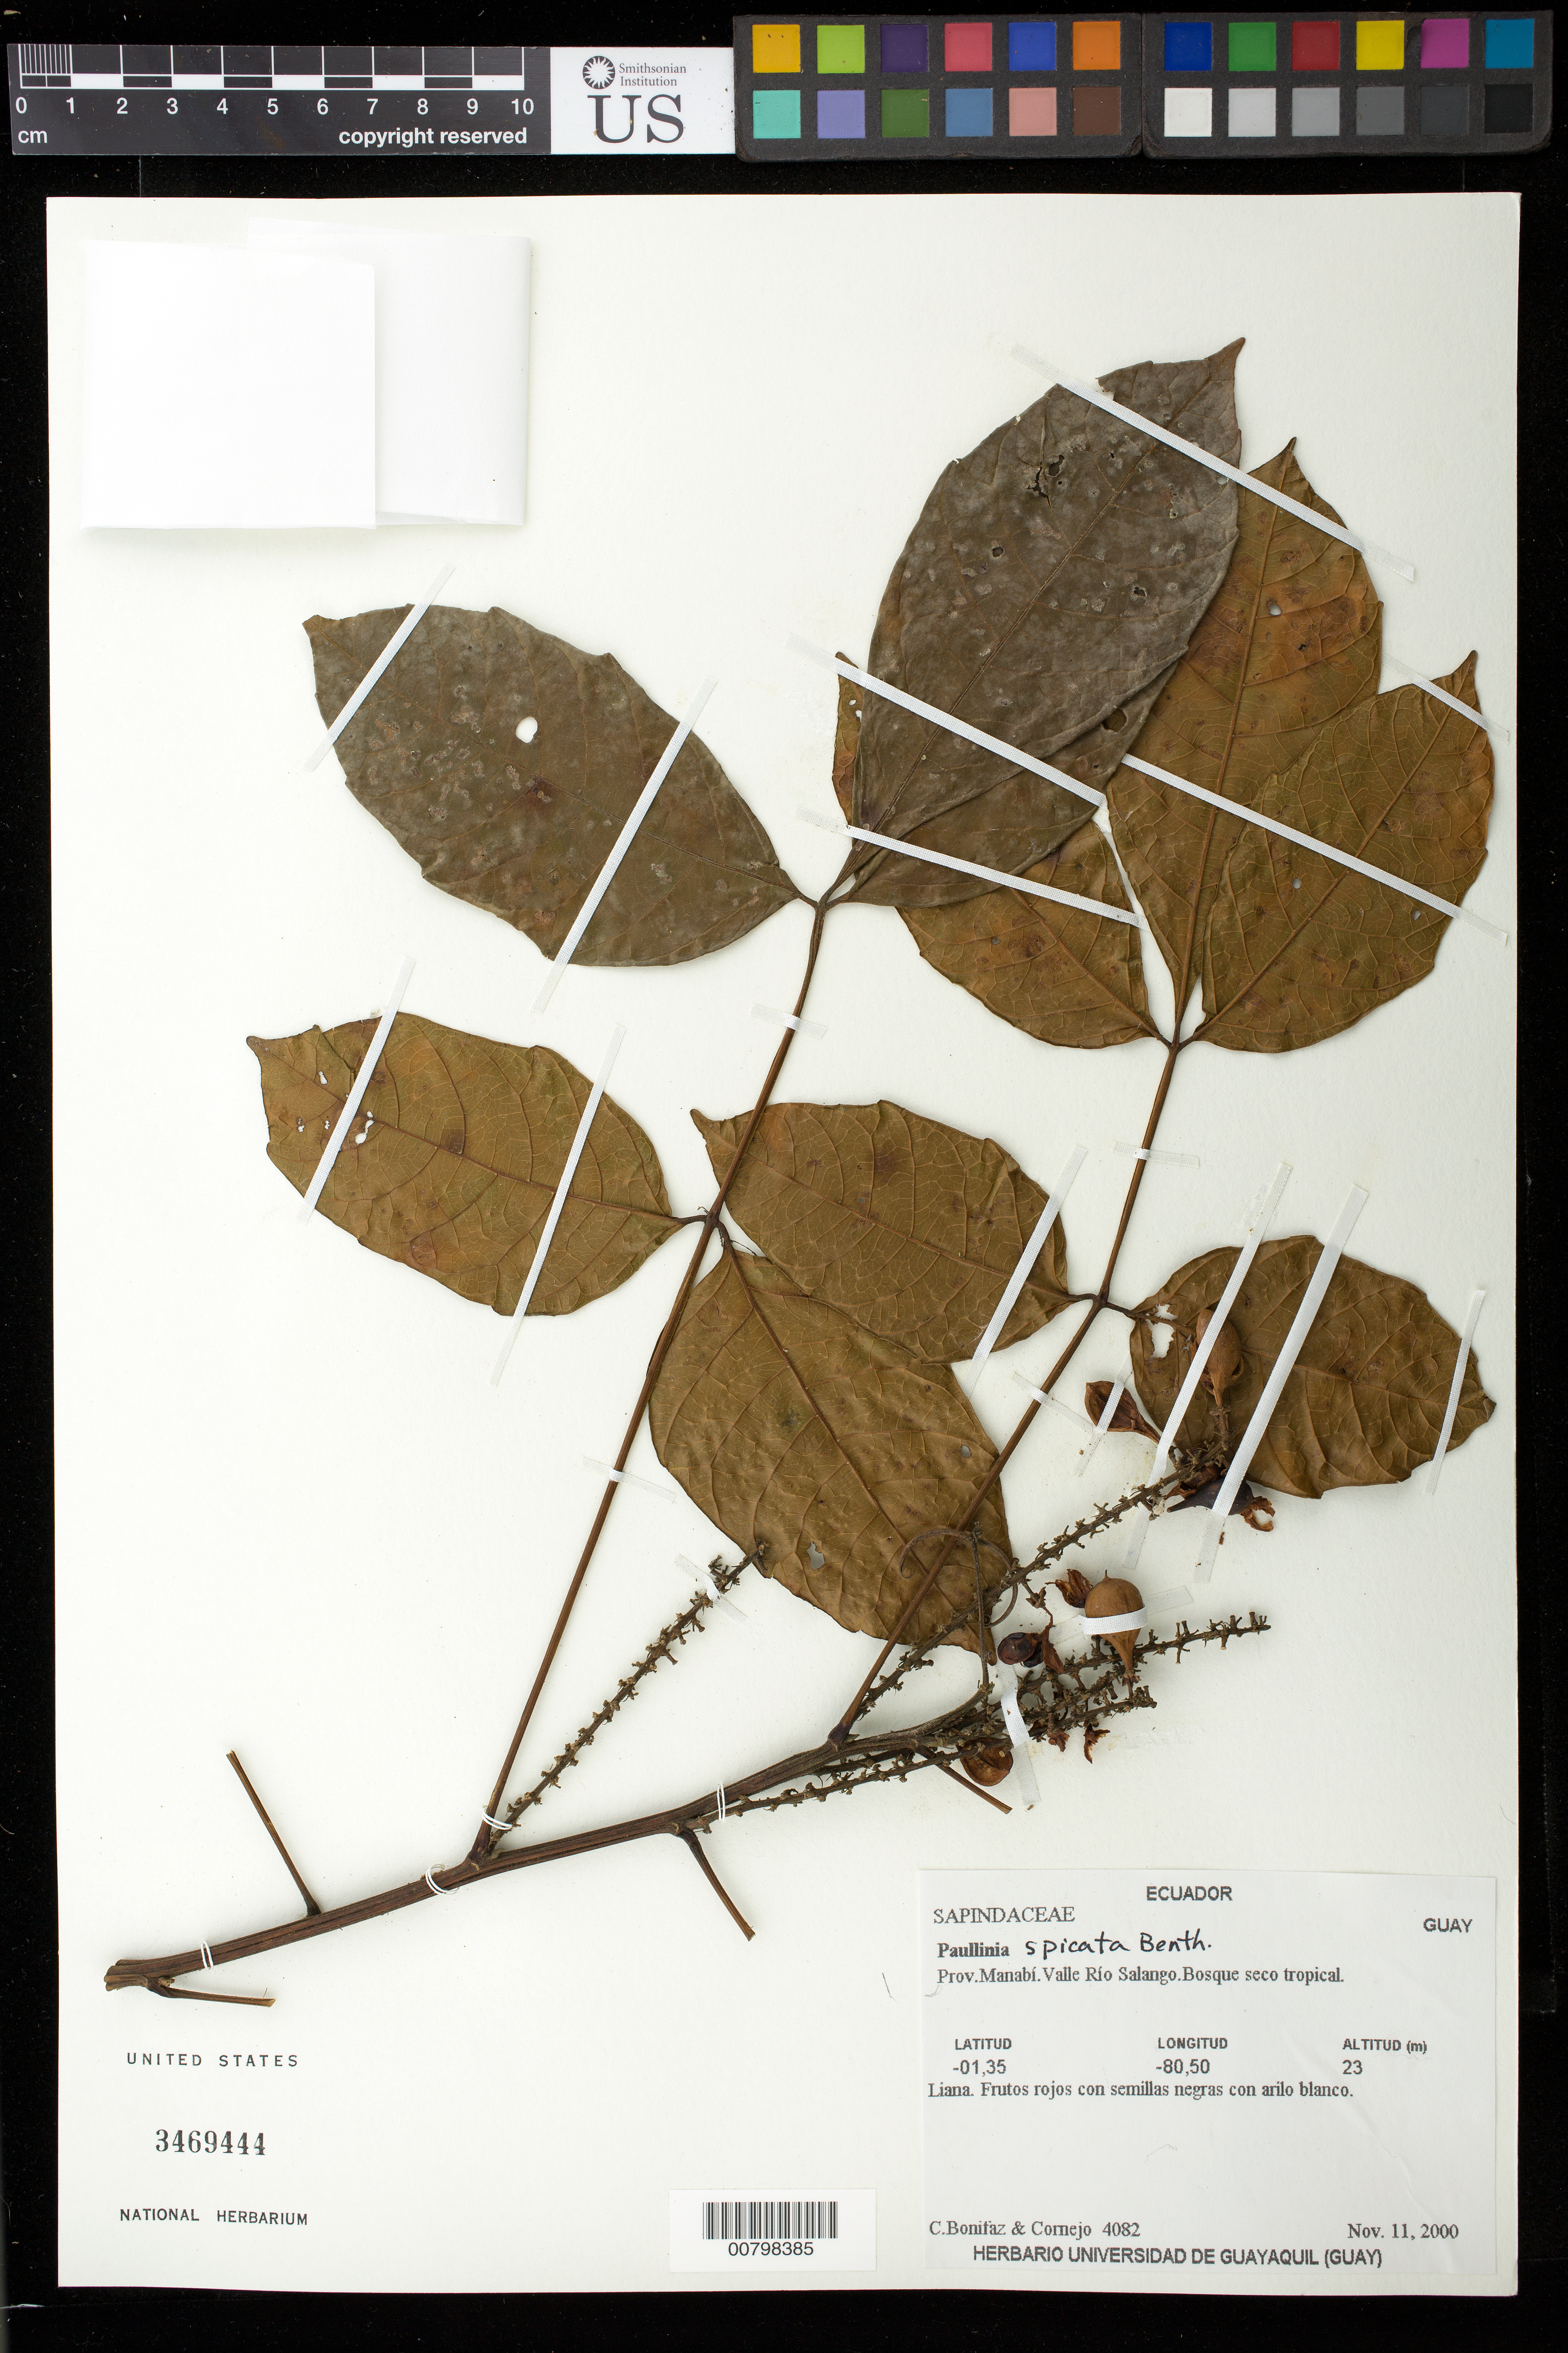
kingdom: Plantae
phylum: Tracheophyta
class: Magnoliopsida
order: Sapindales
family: Sapindaceae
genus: Paullinia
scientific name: Paullinia spicata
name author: Benth.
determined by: Acevedo-Rodríguez, P., (BOT), Smithsonian Institution - National Museum of Natural History (UNITED STATES)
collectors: C. Bonitáz & C. Cornejo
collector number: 4082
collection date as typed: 11 Nov 2000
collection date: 2000-11-11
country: Ecuador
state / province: Manabí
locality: Valle Río Salango.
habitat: Bosque seco tropical.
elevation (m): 23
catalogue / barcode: US 3469444